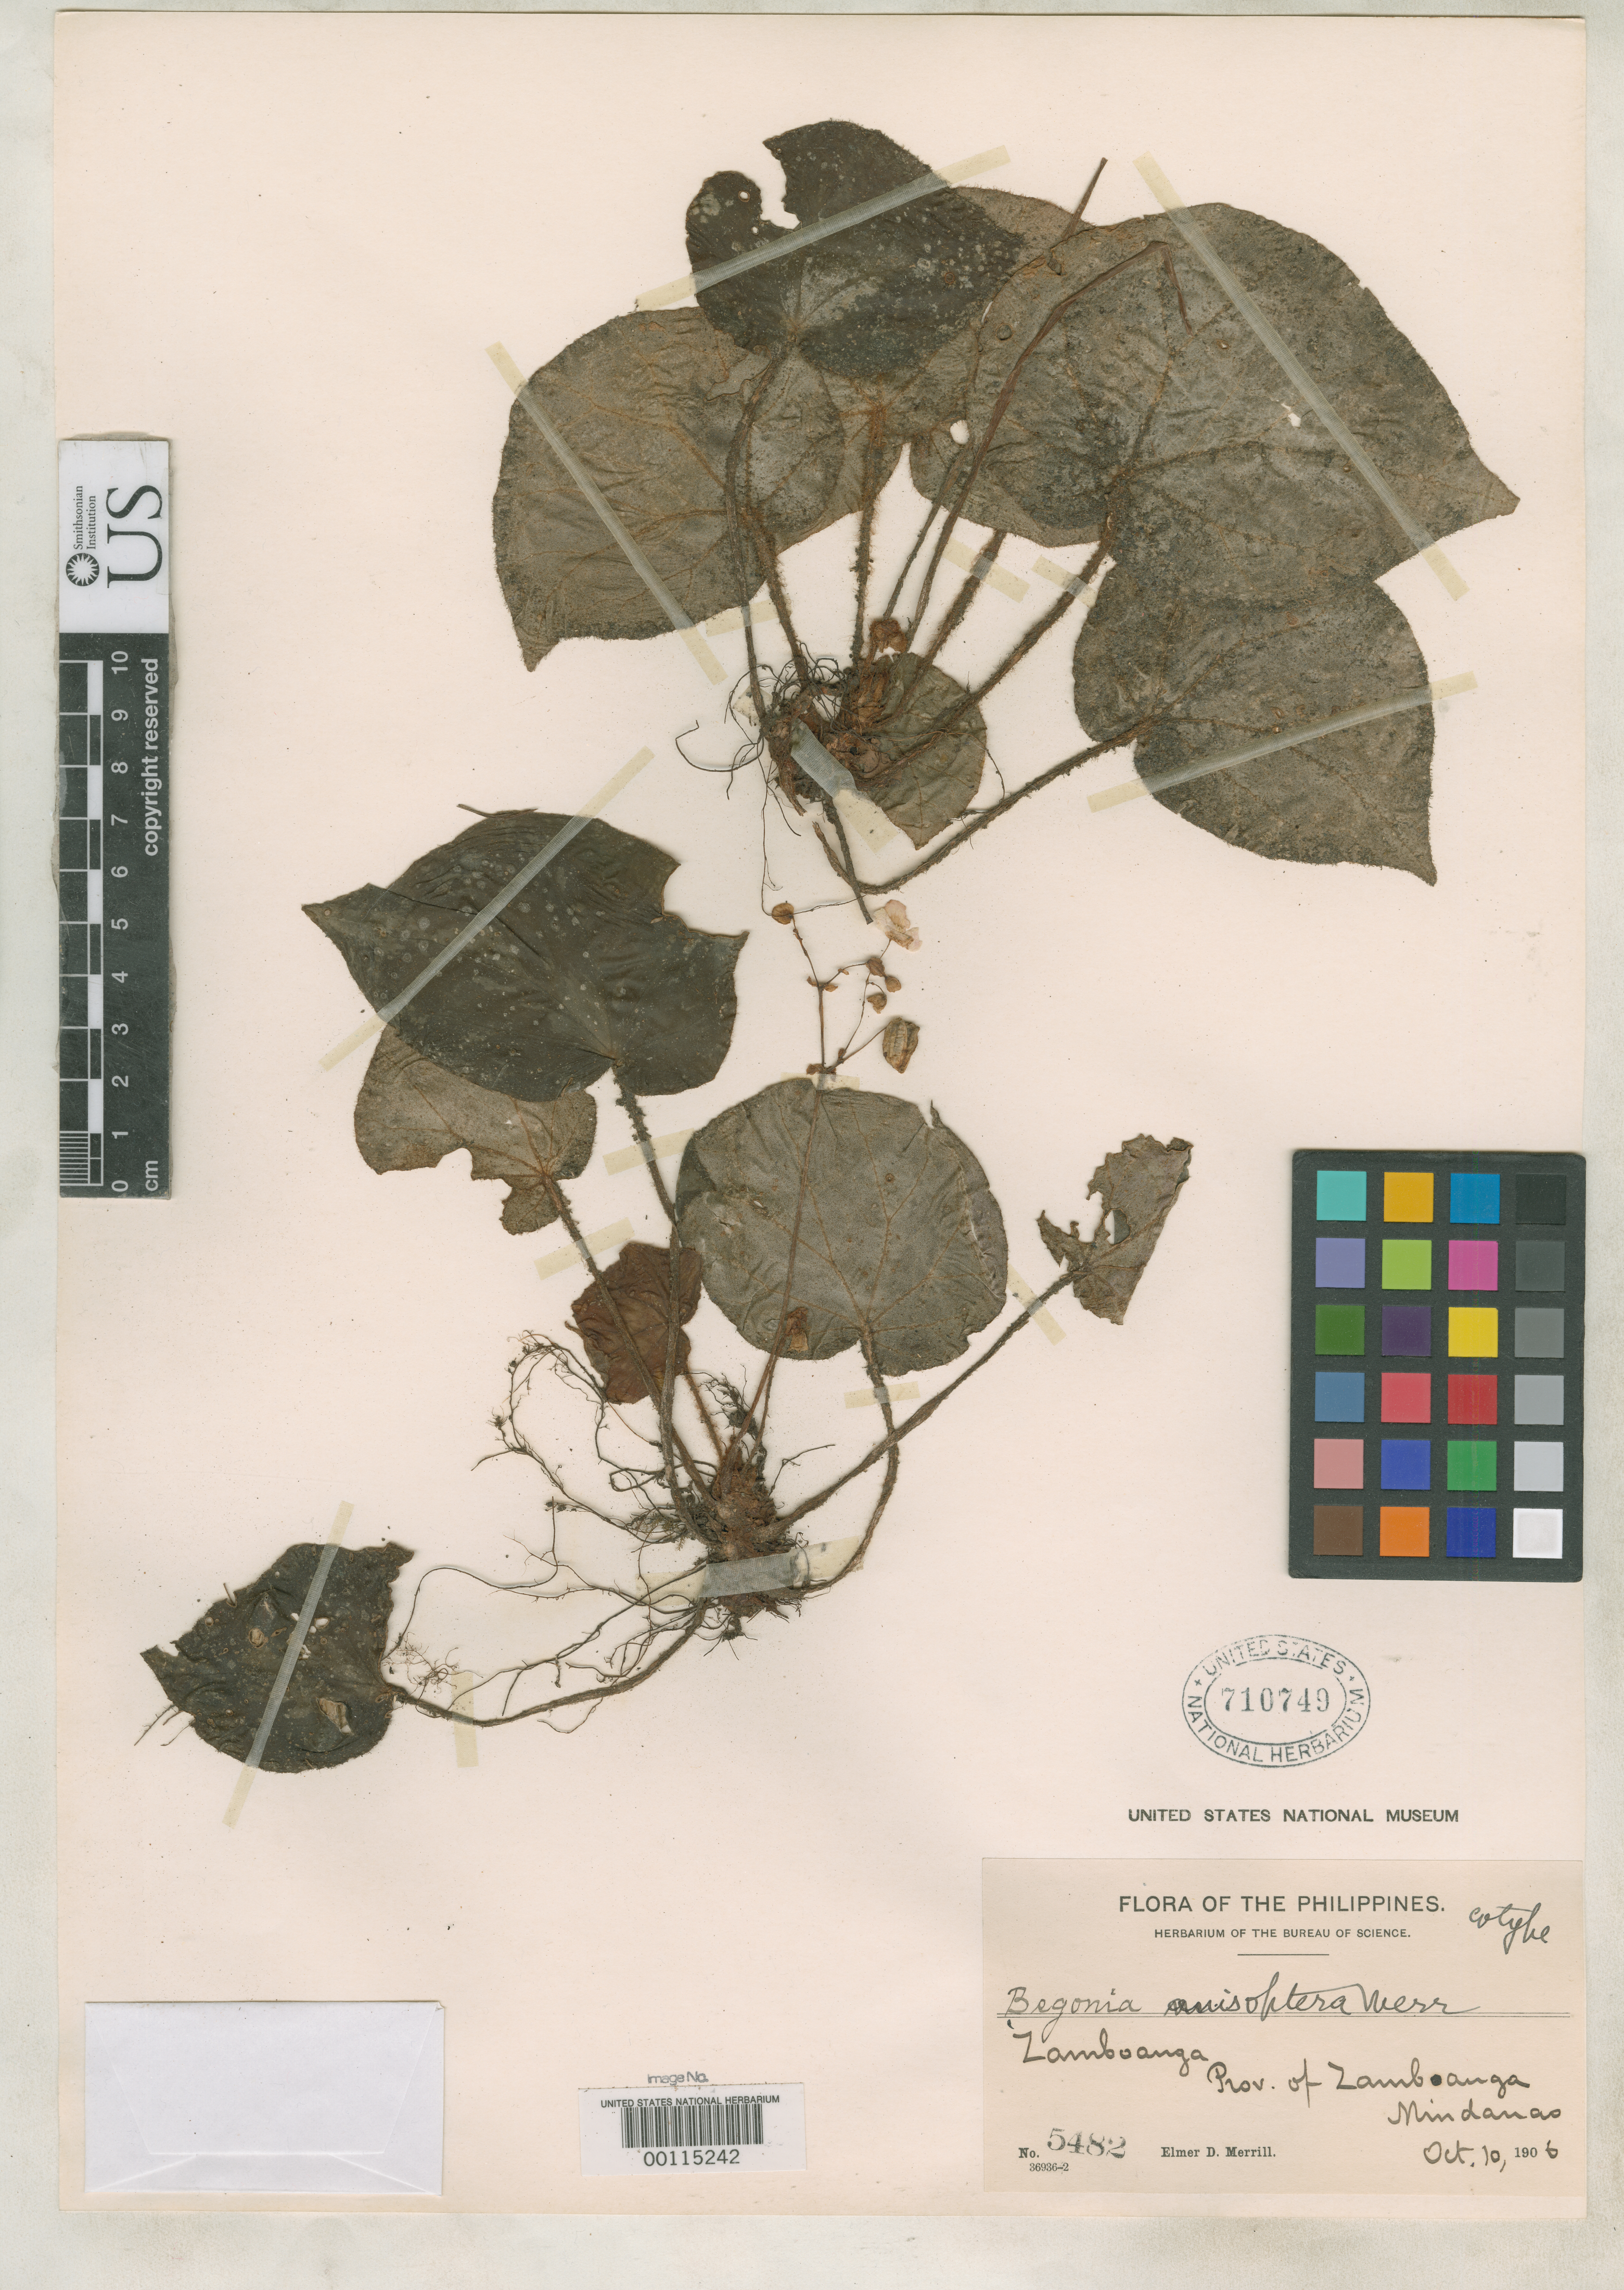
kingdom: Plantae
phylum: Tracheophyta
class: Magnoliopsida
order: Cucurbitales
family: Begoniaceae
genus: Begonia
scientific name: Begonia anisoptera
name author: Merr.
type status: Isosyntype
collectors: E. D. Merrill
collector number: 5482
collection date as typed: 10 Oct 1906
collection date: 1906-10-10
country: Philippines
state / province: Zamboanga Peninsula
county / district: Zamboanga del Sur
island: Mindanao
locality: Zamboanga.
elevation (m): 100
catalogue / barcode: US 710749